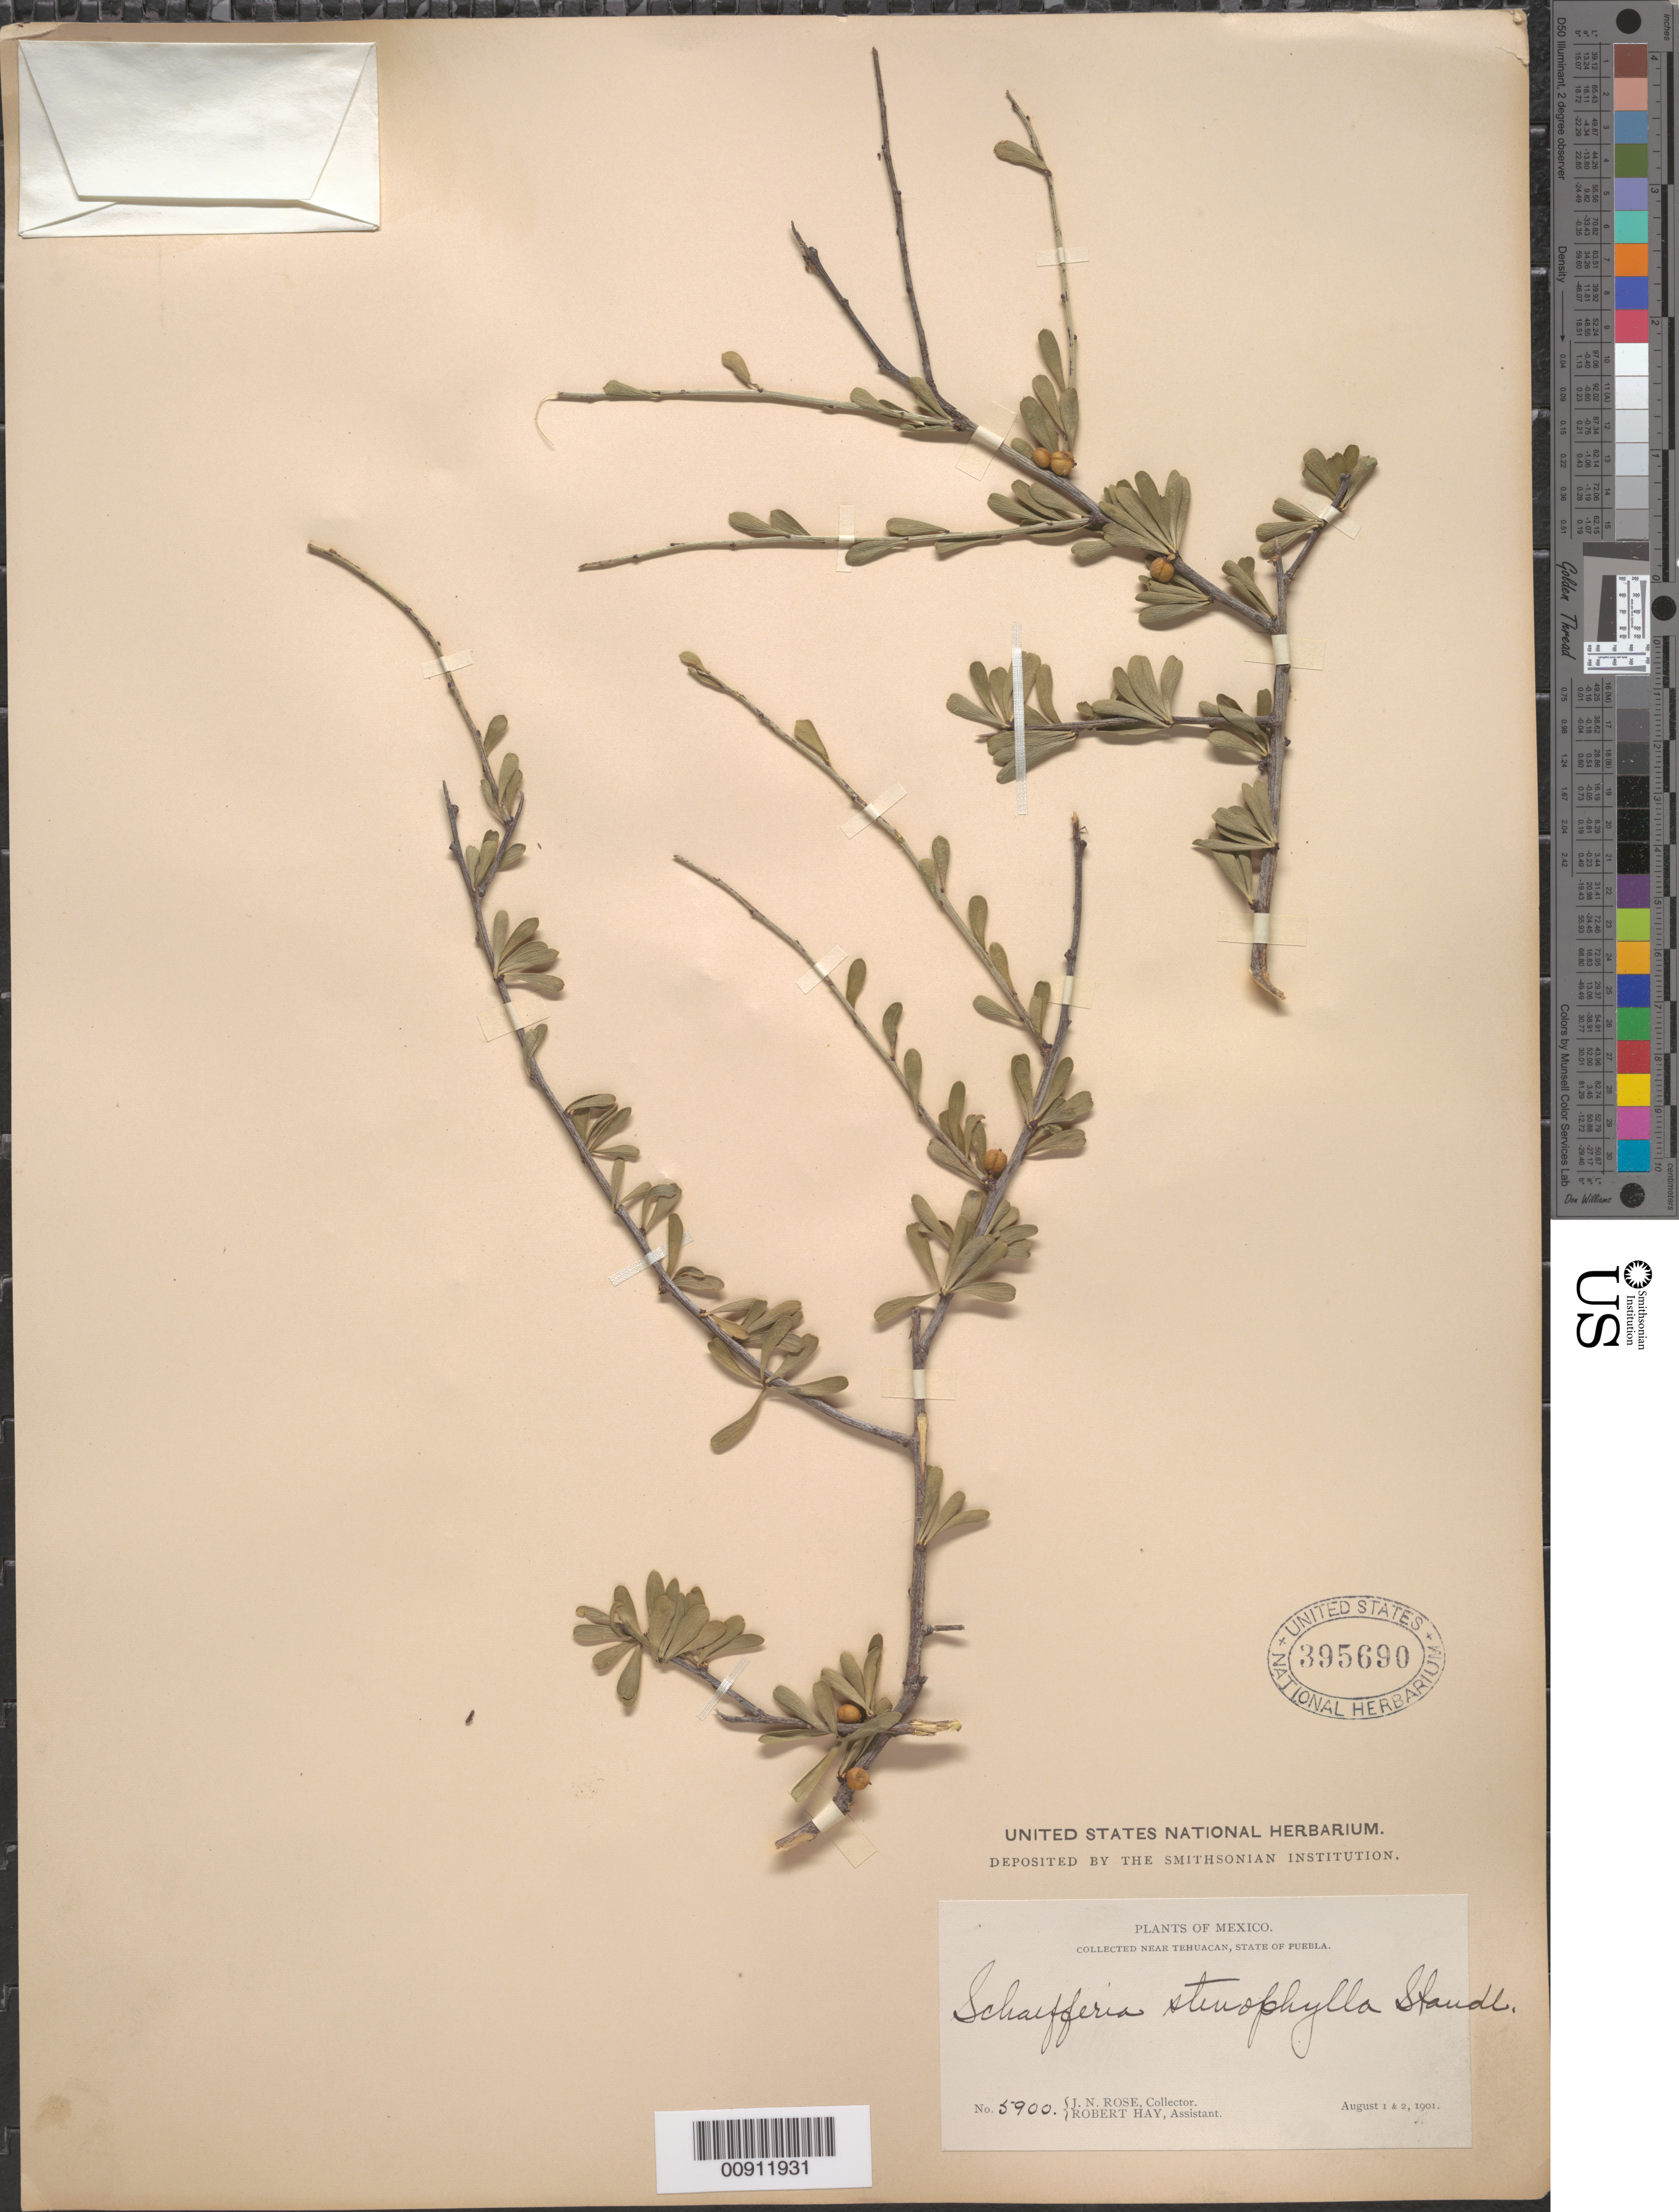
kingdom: Plantae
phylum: Tracheophyta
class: Magnoliopsida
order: Celastrales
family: Celastraceae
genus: Schaefferia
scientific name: Schaefferia stenophylla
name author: Standl.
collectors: J. N. Rose & R. Hay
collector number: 5900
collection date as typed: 01 Aug 1901 to 02 Aug 1901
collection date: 1901-08-01/1901-08-02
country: Mexico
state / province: Puebla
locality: Near Tehuacán, State of Puebla.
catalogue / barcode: US 395690